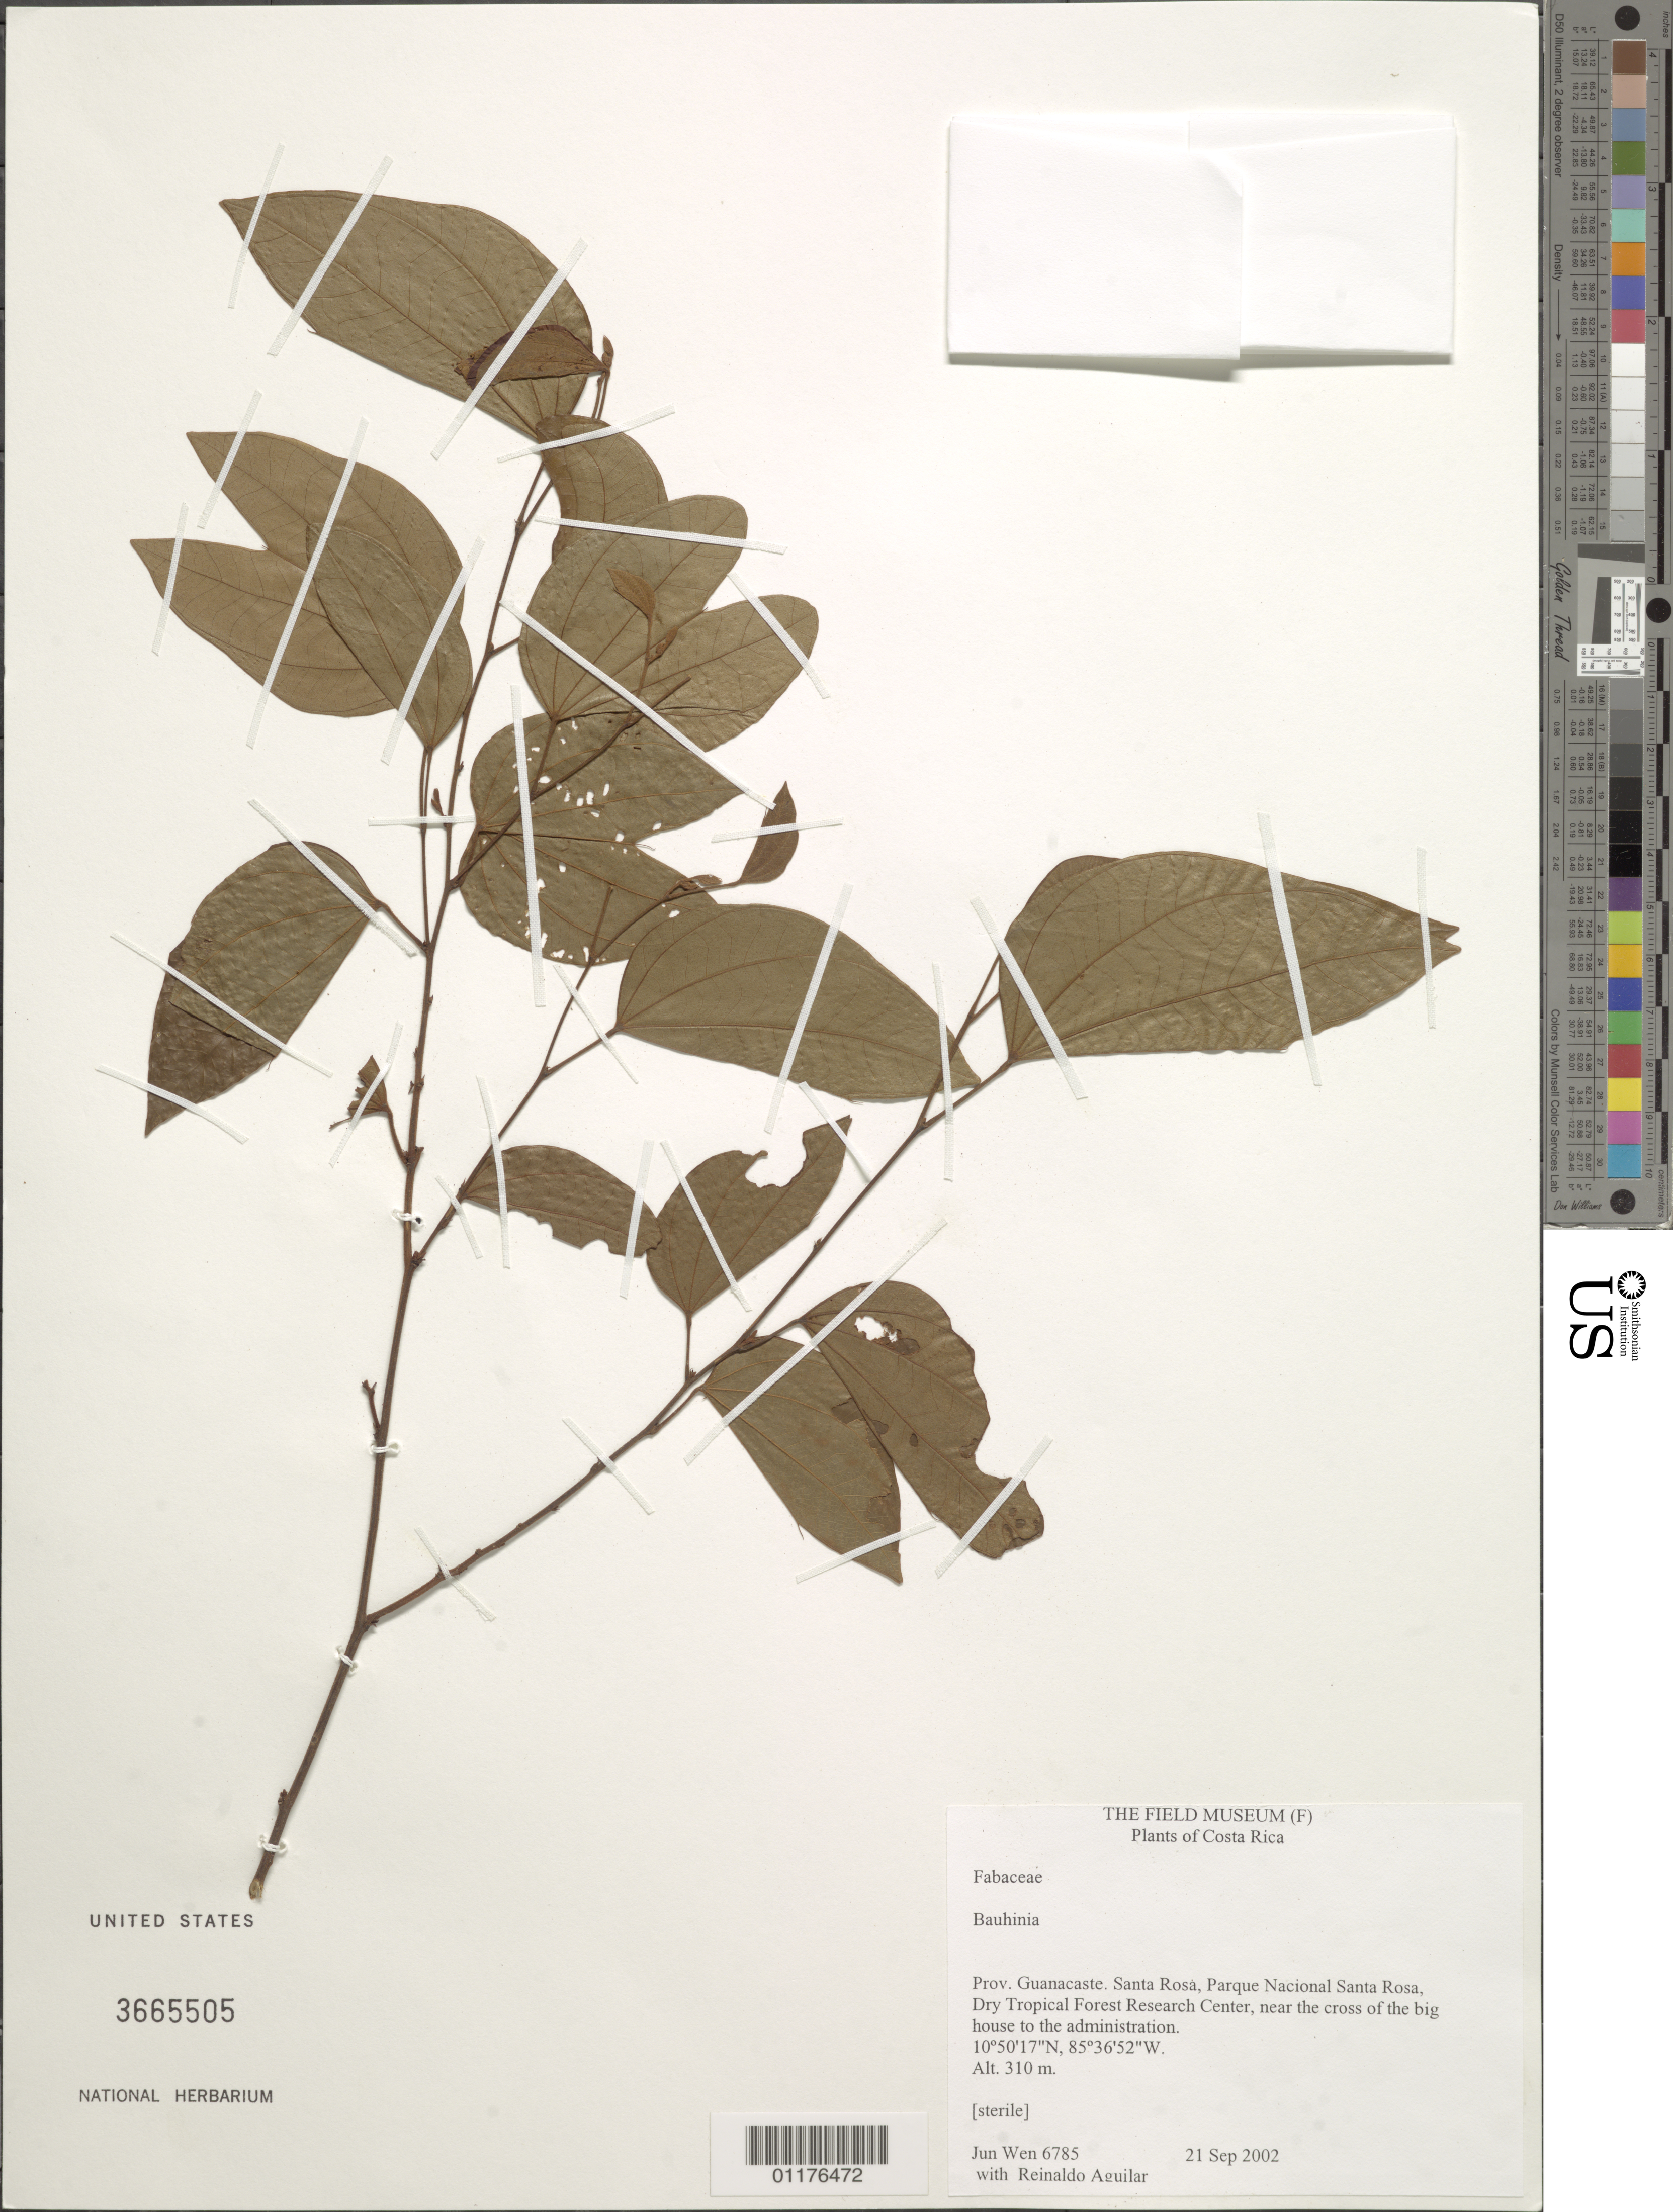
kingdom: Plantae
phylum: Tracheophyta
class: Magnoliopsida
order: Fabales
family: Fabaceae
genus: Bauhinia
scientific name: Bauhinia sp.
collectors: J. Wen & R. Aguilar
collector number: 6785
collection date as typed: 21 Sep 2002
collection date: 2002-09-21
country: Costa Rica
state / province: Guanacaste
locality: Santa Rosa, Parque Nacional Santa Rosa, Dry Tropical Forest Research Center, near the cross of the big house to the administration.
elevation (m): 310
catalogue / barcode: US 3665505